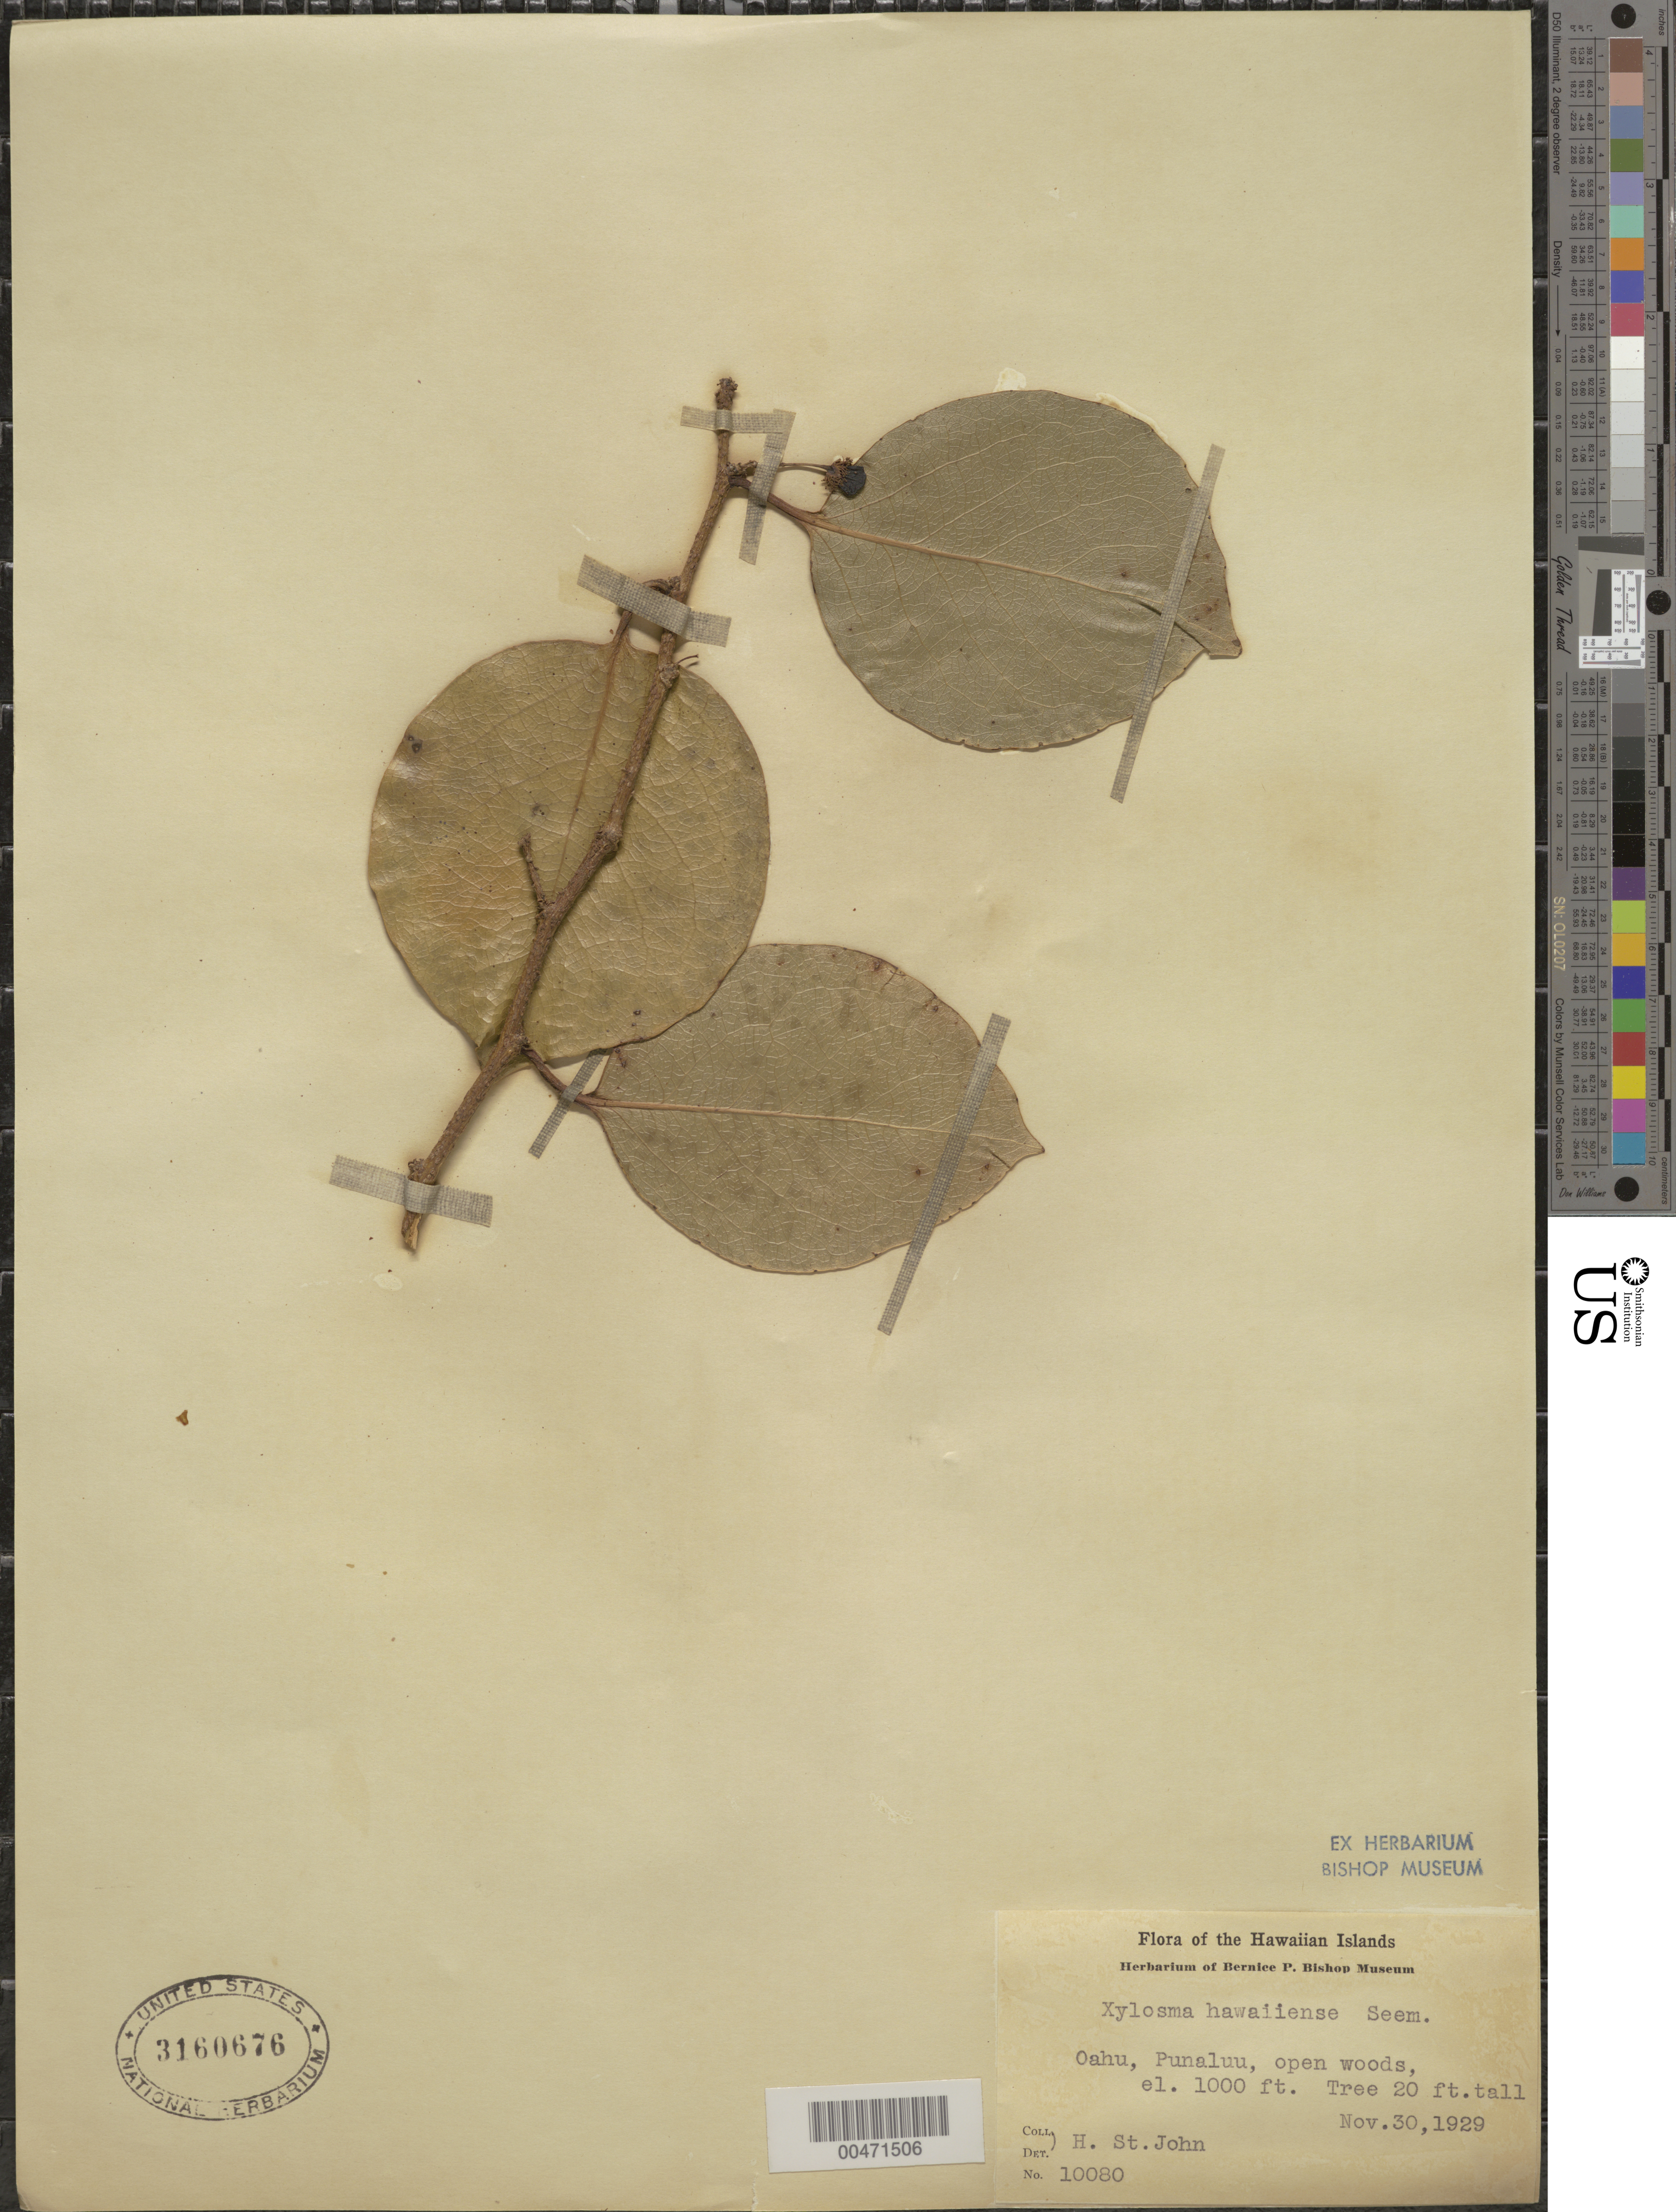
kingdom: Plantae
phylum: Tracheophyta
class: Magnoliopsida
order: Malpighiales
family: Salicaceae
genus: Xylosma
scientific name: Xylosma hawaiensis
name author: Seem.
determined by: St. John, H.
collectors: H. St. John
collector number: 10080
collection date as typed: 30 Nov 1929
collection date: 1929-11-30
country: United States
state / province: Hawaii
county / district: Hawaii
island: Hawaii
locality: Punaluu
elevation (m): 305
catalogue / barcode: US 3160676